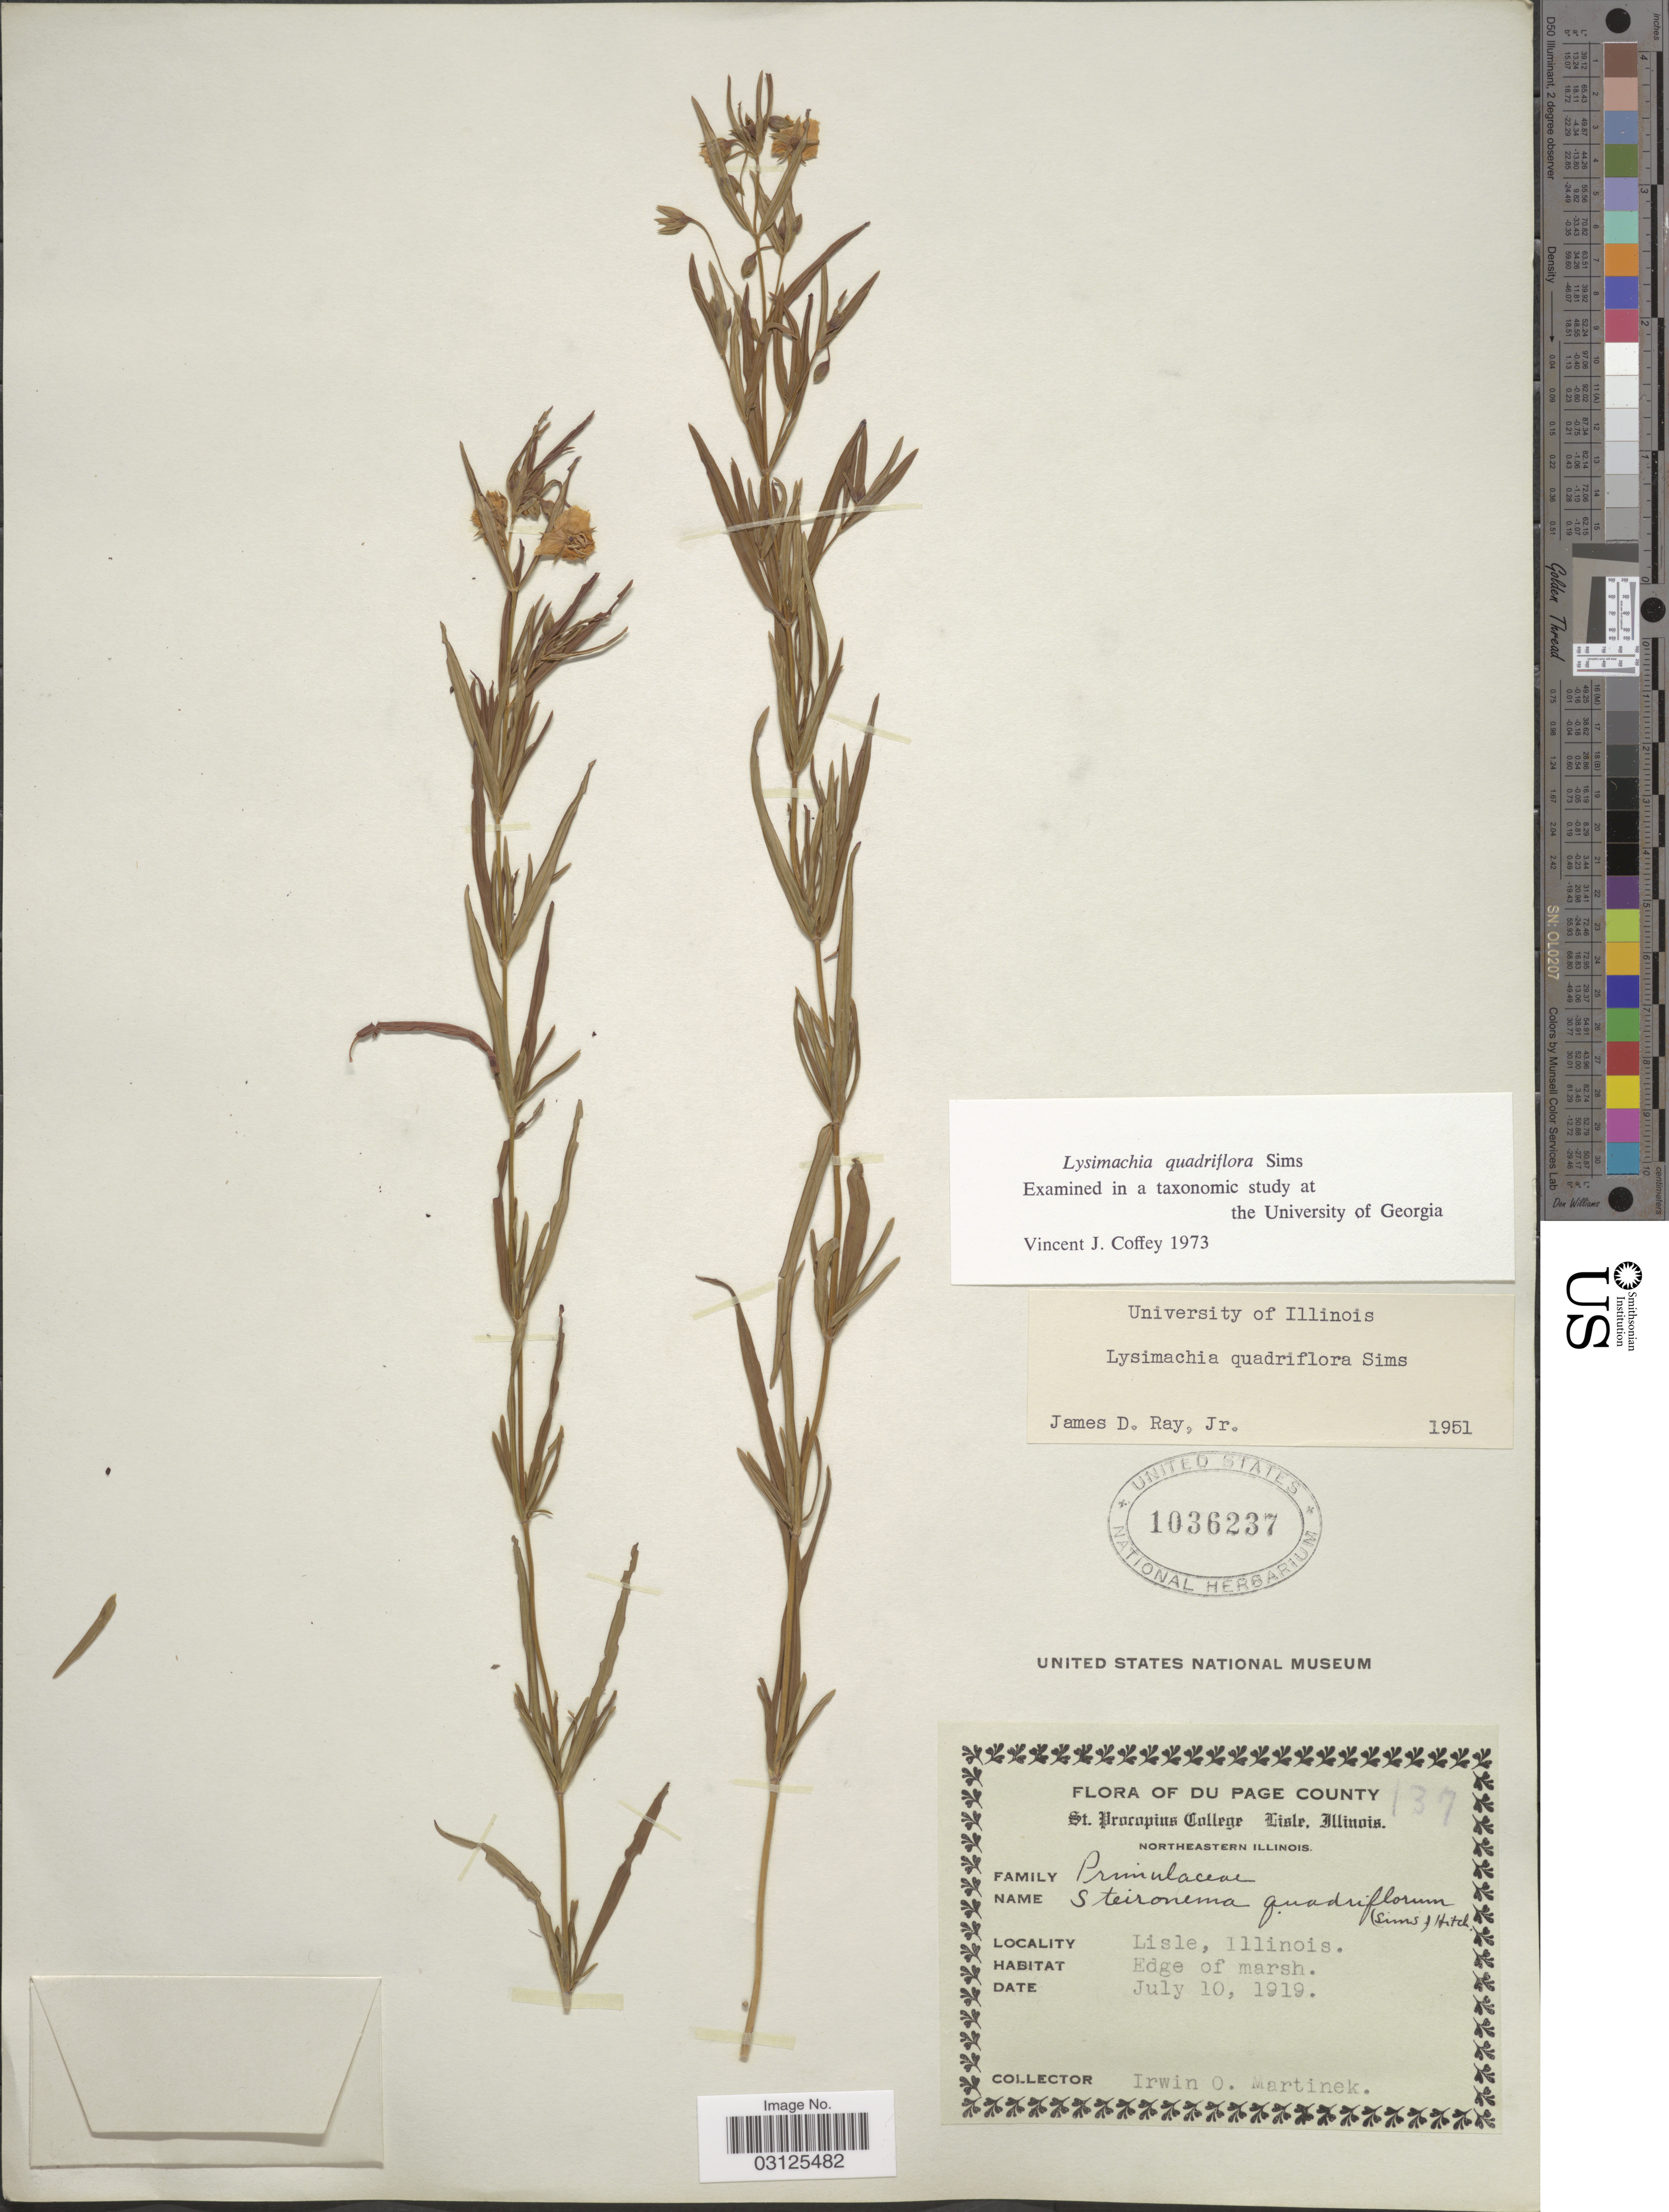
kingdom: Plantae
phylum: Tracheophyta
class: Magnoliopsida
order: Ericales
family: Primulaceae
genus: Steironema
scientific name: Steironema quadriflorum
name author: (Sims) Hitchc.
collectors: I. Martinek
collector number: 137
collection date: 1919-07-10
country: United States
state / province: Illinois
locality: Lisle, Du Page County, Northeastern Illinois.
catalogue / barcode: US 1036237